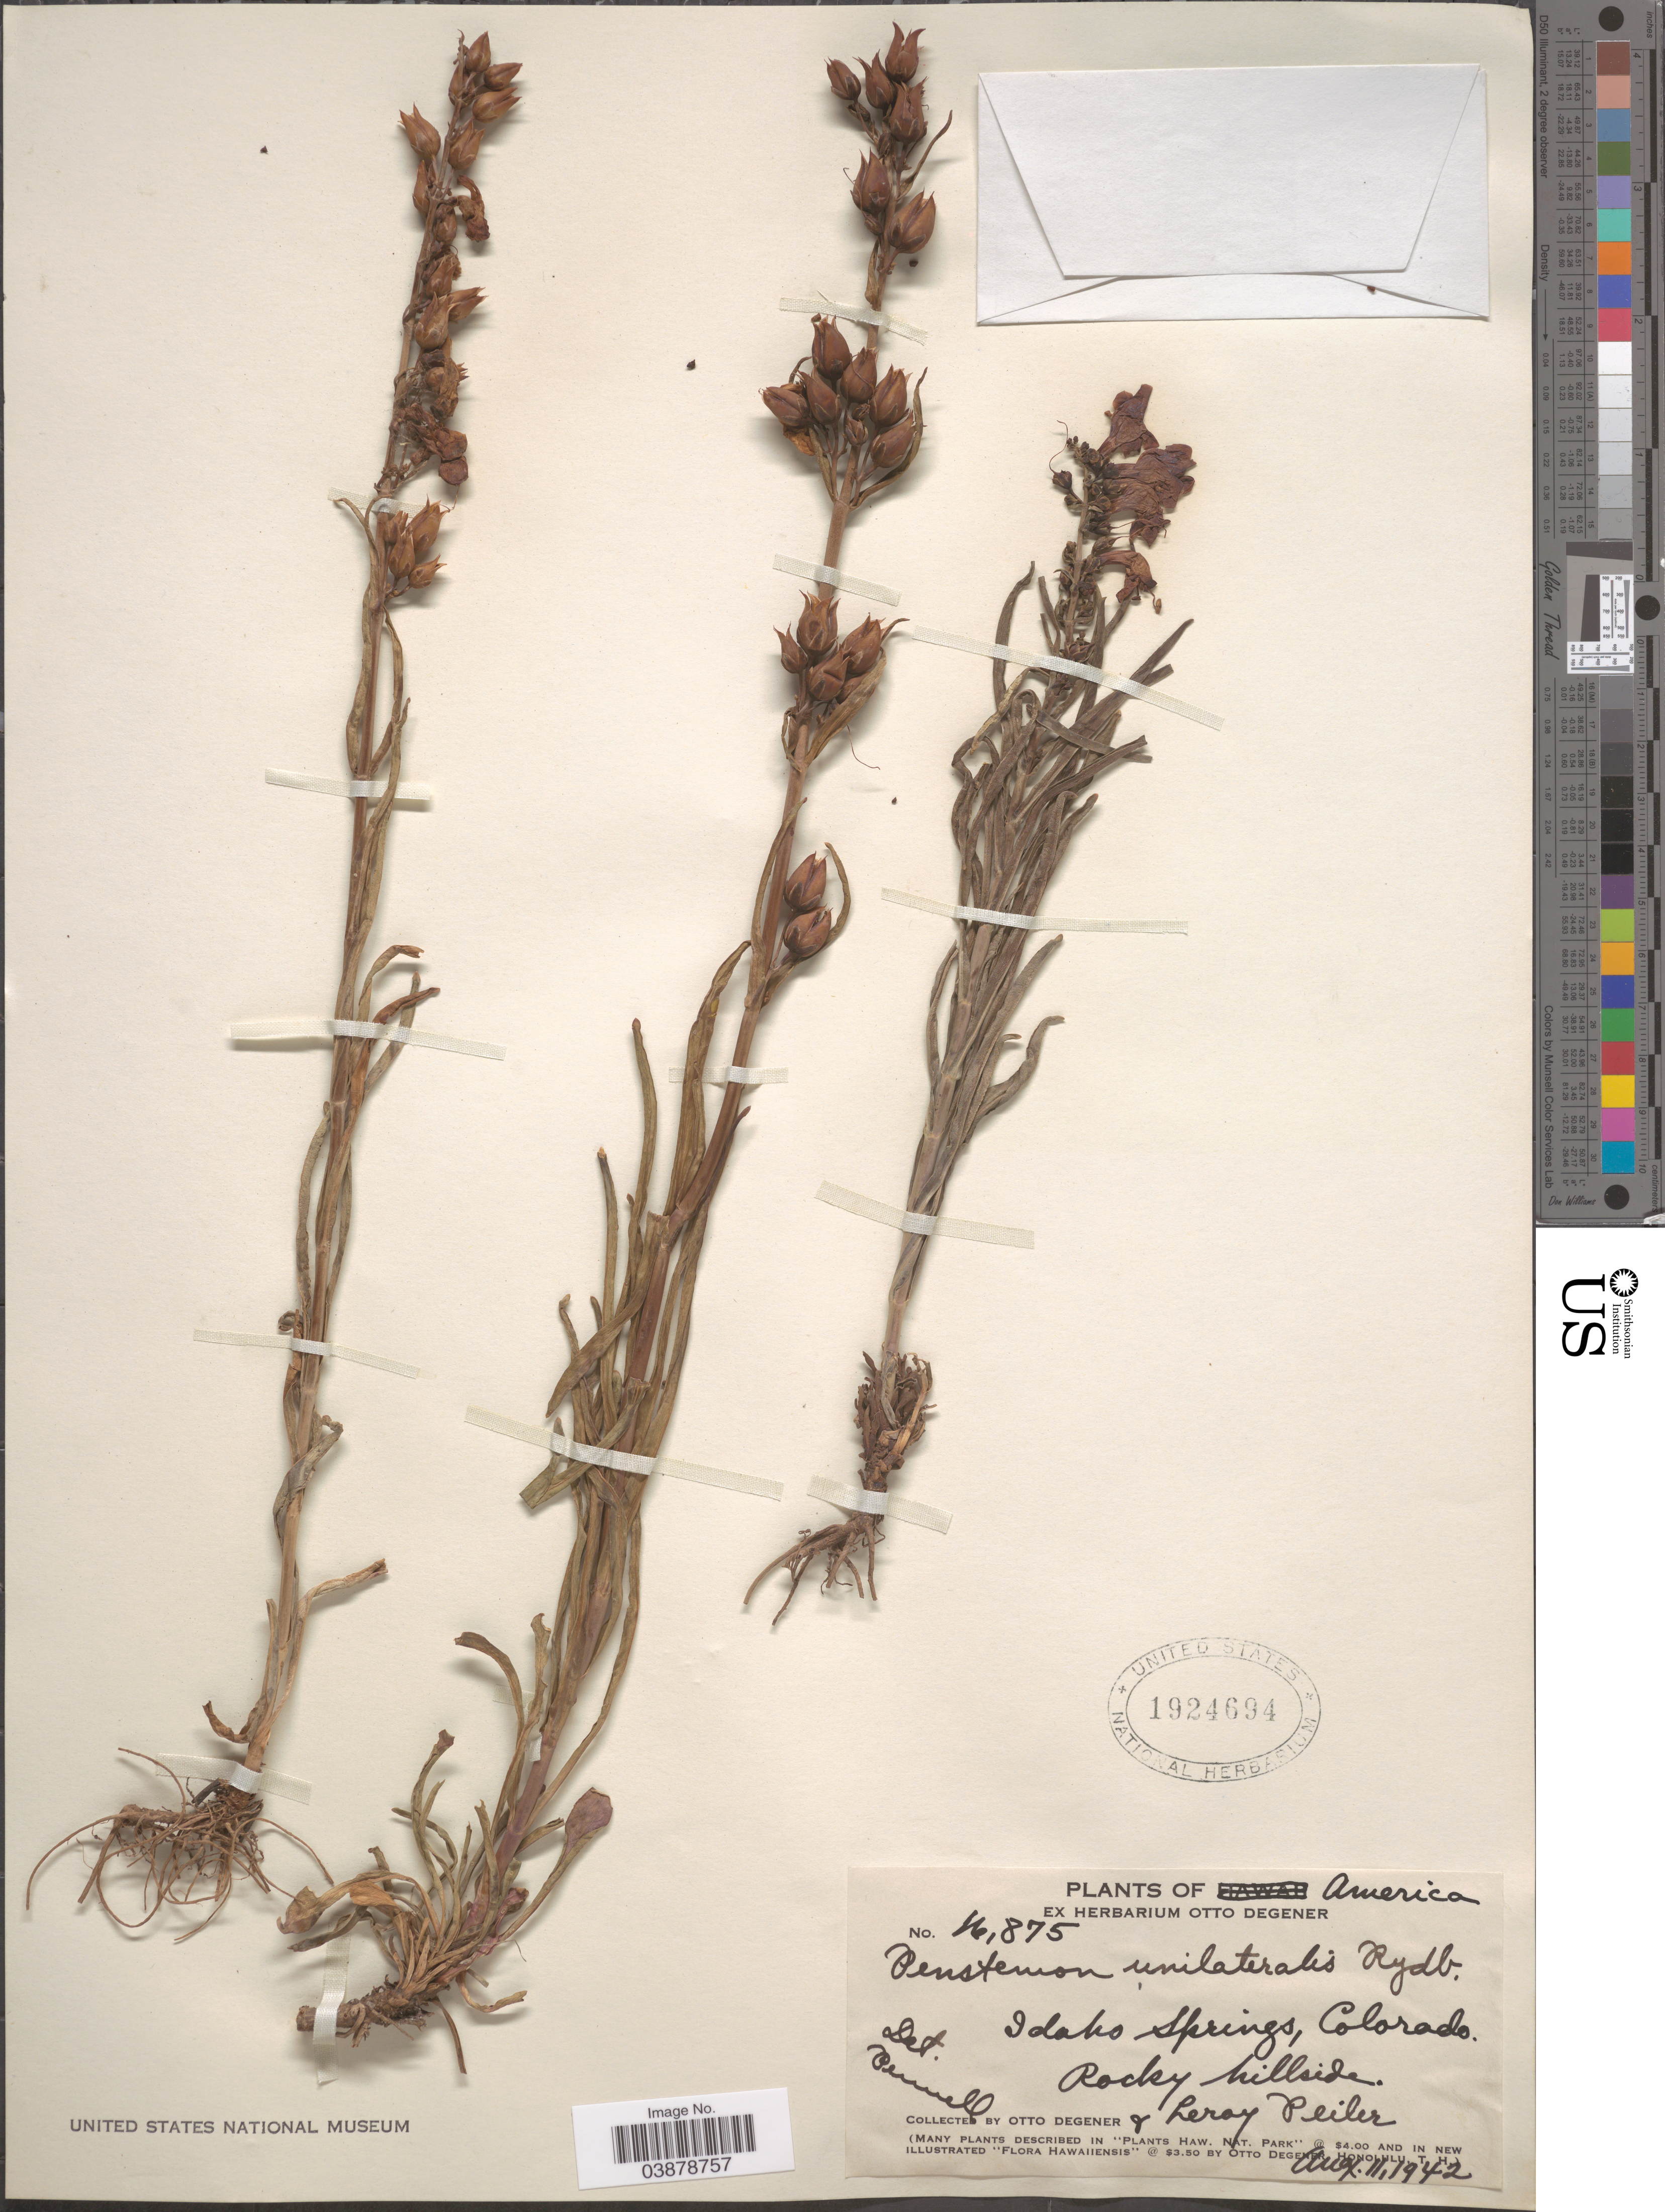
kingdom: Plantae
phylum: Tracheophyta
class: Magnoliopsida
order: Lamiales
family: Plantaginaceae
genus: Penstemon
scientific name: Penstemon unilateralis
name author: Rydb.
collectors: O. Degener & L. Peiler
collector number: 16875*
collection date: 1942-08-11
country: United States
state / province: Colorado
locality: America. Idaho Springs.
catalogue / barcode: US 1924694